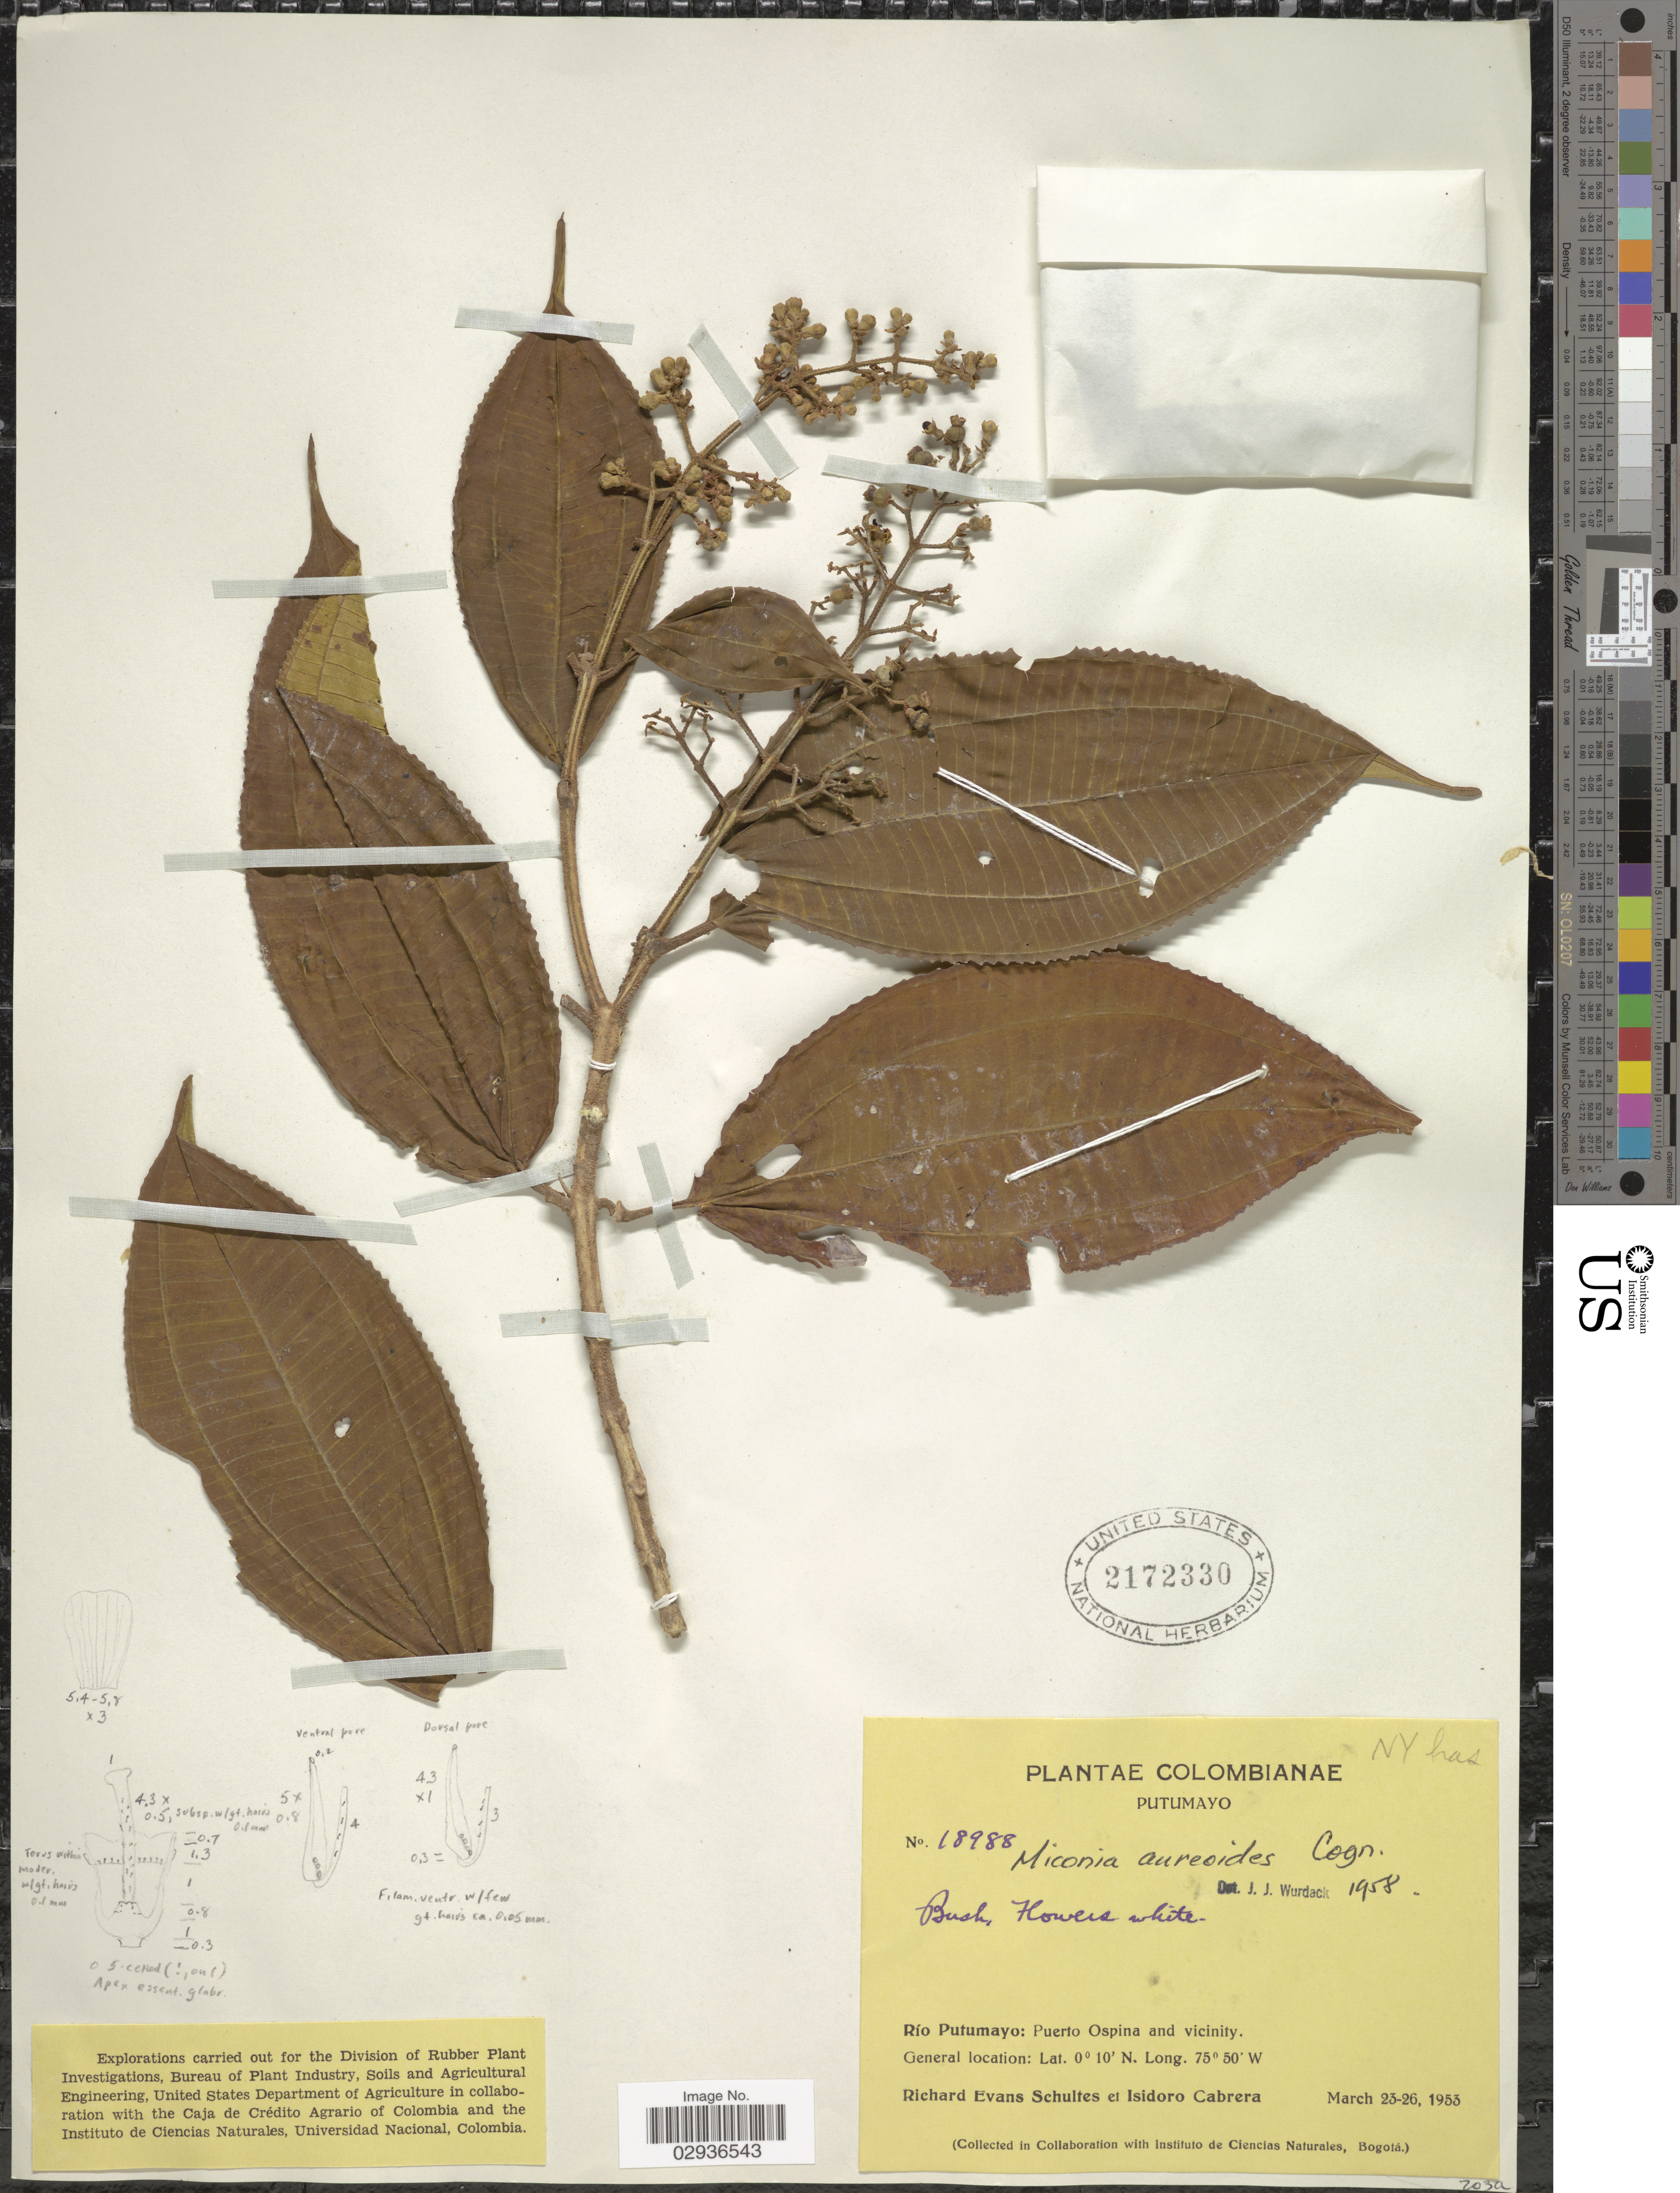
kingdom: Plantae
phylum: Tracheophyta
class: Magnoliopsida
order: Myrtales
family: Melastomataceae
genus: Miconia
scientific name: Miconia aureoides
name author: Cogn.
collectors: R. E. Schultes & I. Cabrera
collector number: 18988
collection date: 1953-03-23/1953-03-26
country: Colombia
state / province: Putumayo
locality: Río Putumayo: Puerto Ospina and vicinity.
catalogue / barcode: US 2172330